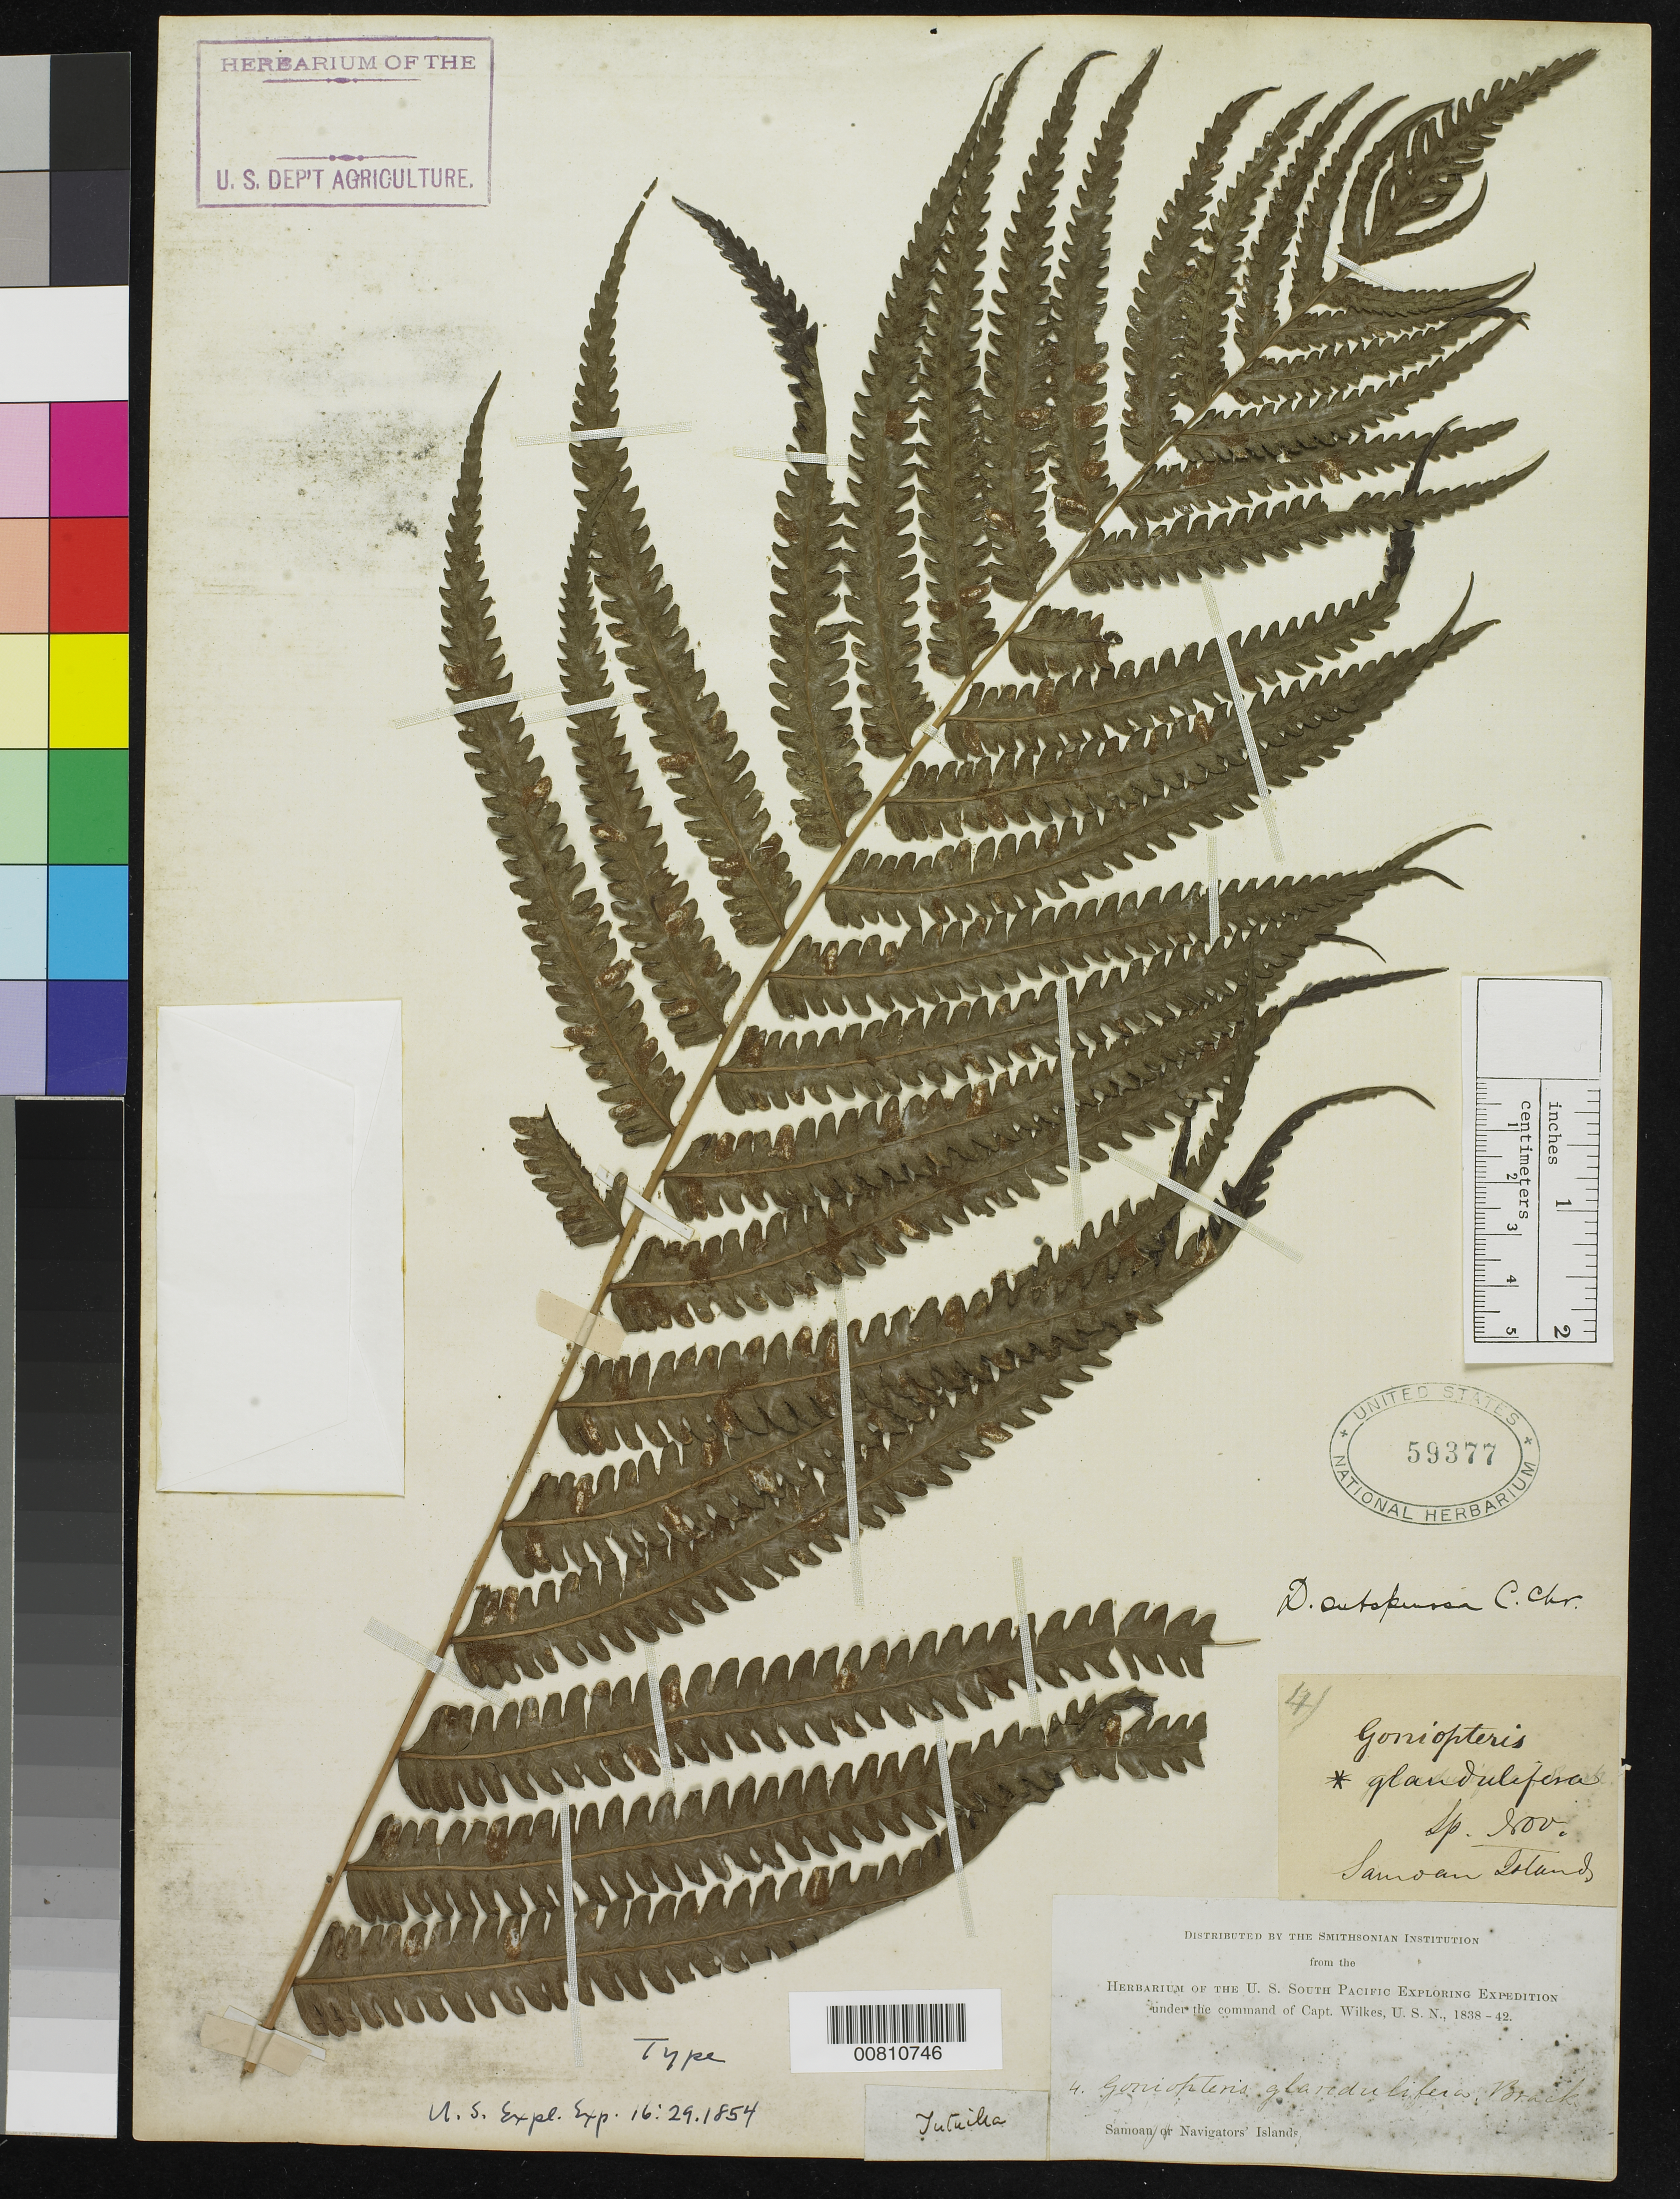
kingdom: Plantae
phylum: Tracheophyta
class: Polypodiopsida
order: Polypodiales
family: Thelypteridaceae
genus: Goniopteris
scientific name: Goniopteris glandulifera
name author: Brack. in Wilkes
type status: Holotype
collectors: Wilkes Explor. Exped.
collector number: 4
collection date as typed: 1838 to -- --- 1842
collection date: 1838/1842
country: American Samoa / Samoa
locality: Samoan or Navigators' Islands. Tutuilia.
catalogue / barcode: US 59377